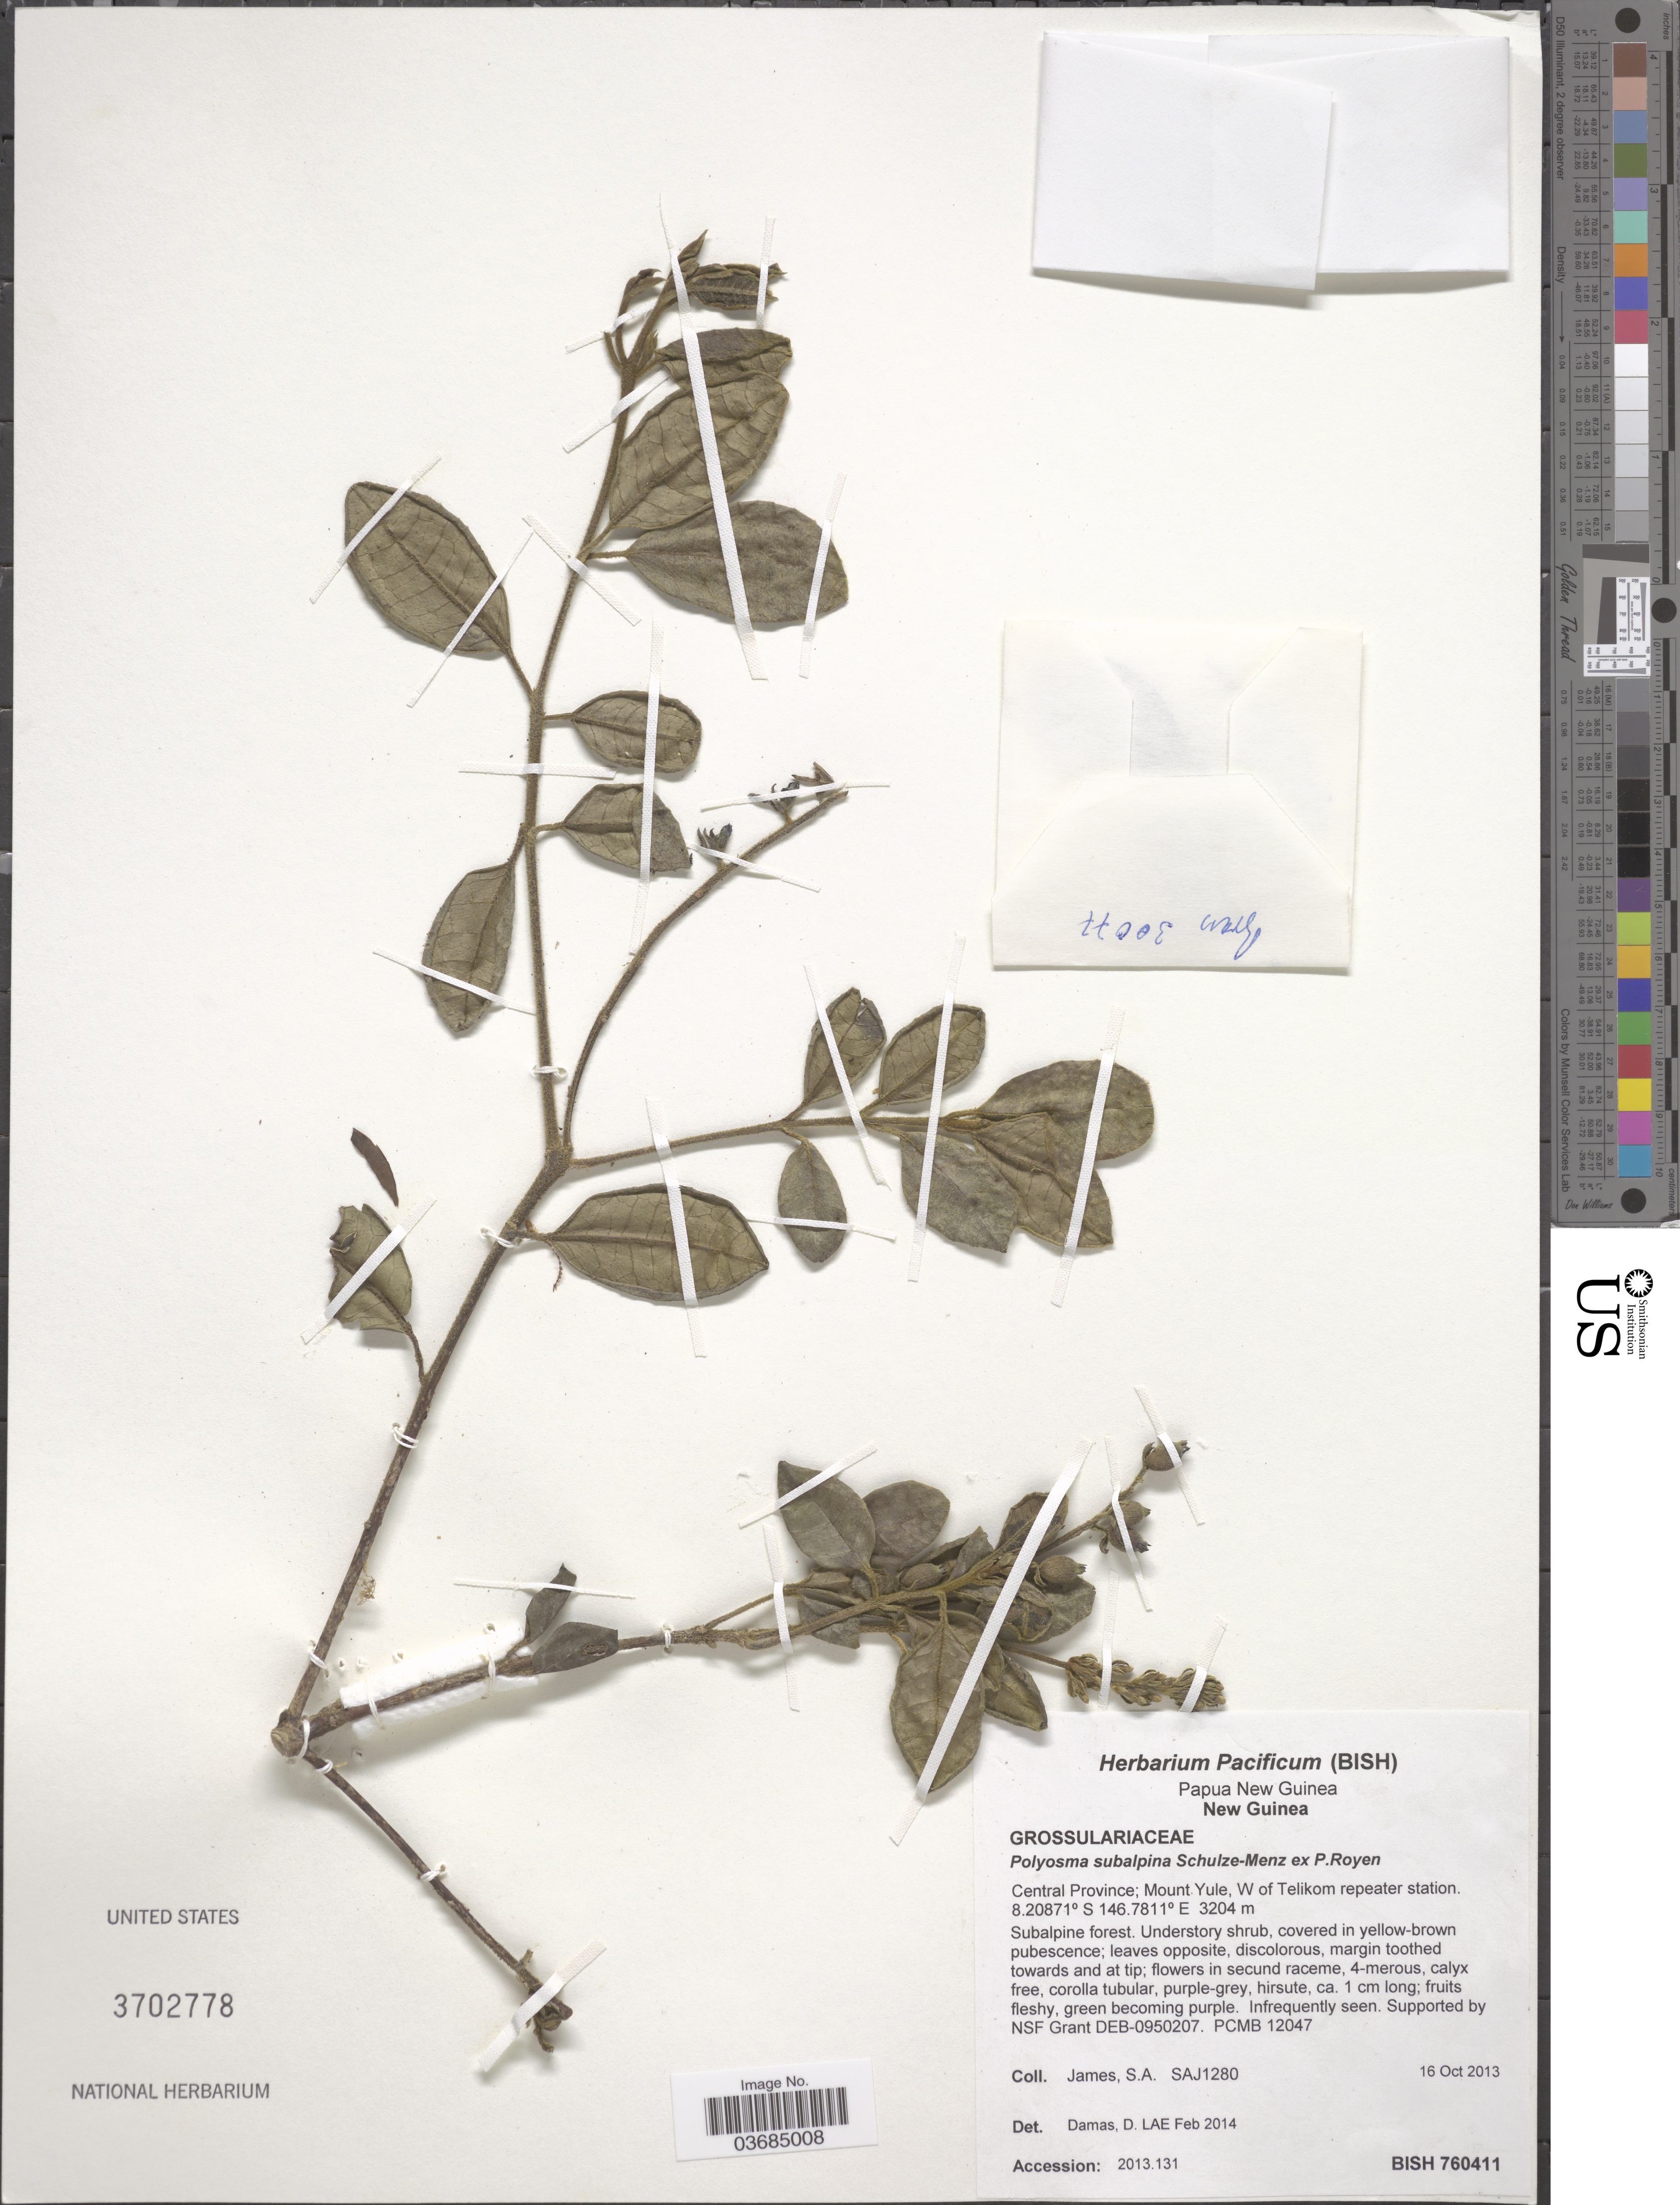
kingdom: Plantae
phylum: Tracheophyta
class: Magnoliopsida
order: Escalloniales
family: Escalloniaceae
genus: Polyosma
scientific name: Polyosma subalpina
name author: Schulze-Menz ex P. Royen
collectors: S. James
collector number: SAJ1280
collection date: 2013-10-16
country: Papua New Guinea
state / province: Central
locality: New Guinea. Mount Yale, W of Telikom repeater station.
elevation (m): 3204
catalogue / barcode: US 3702778